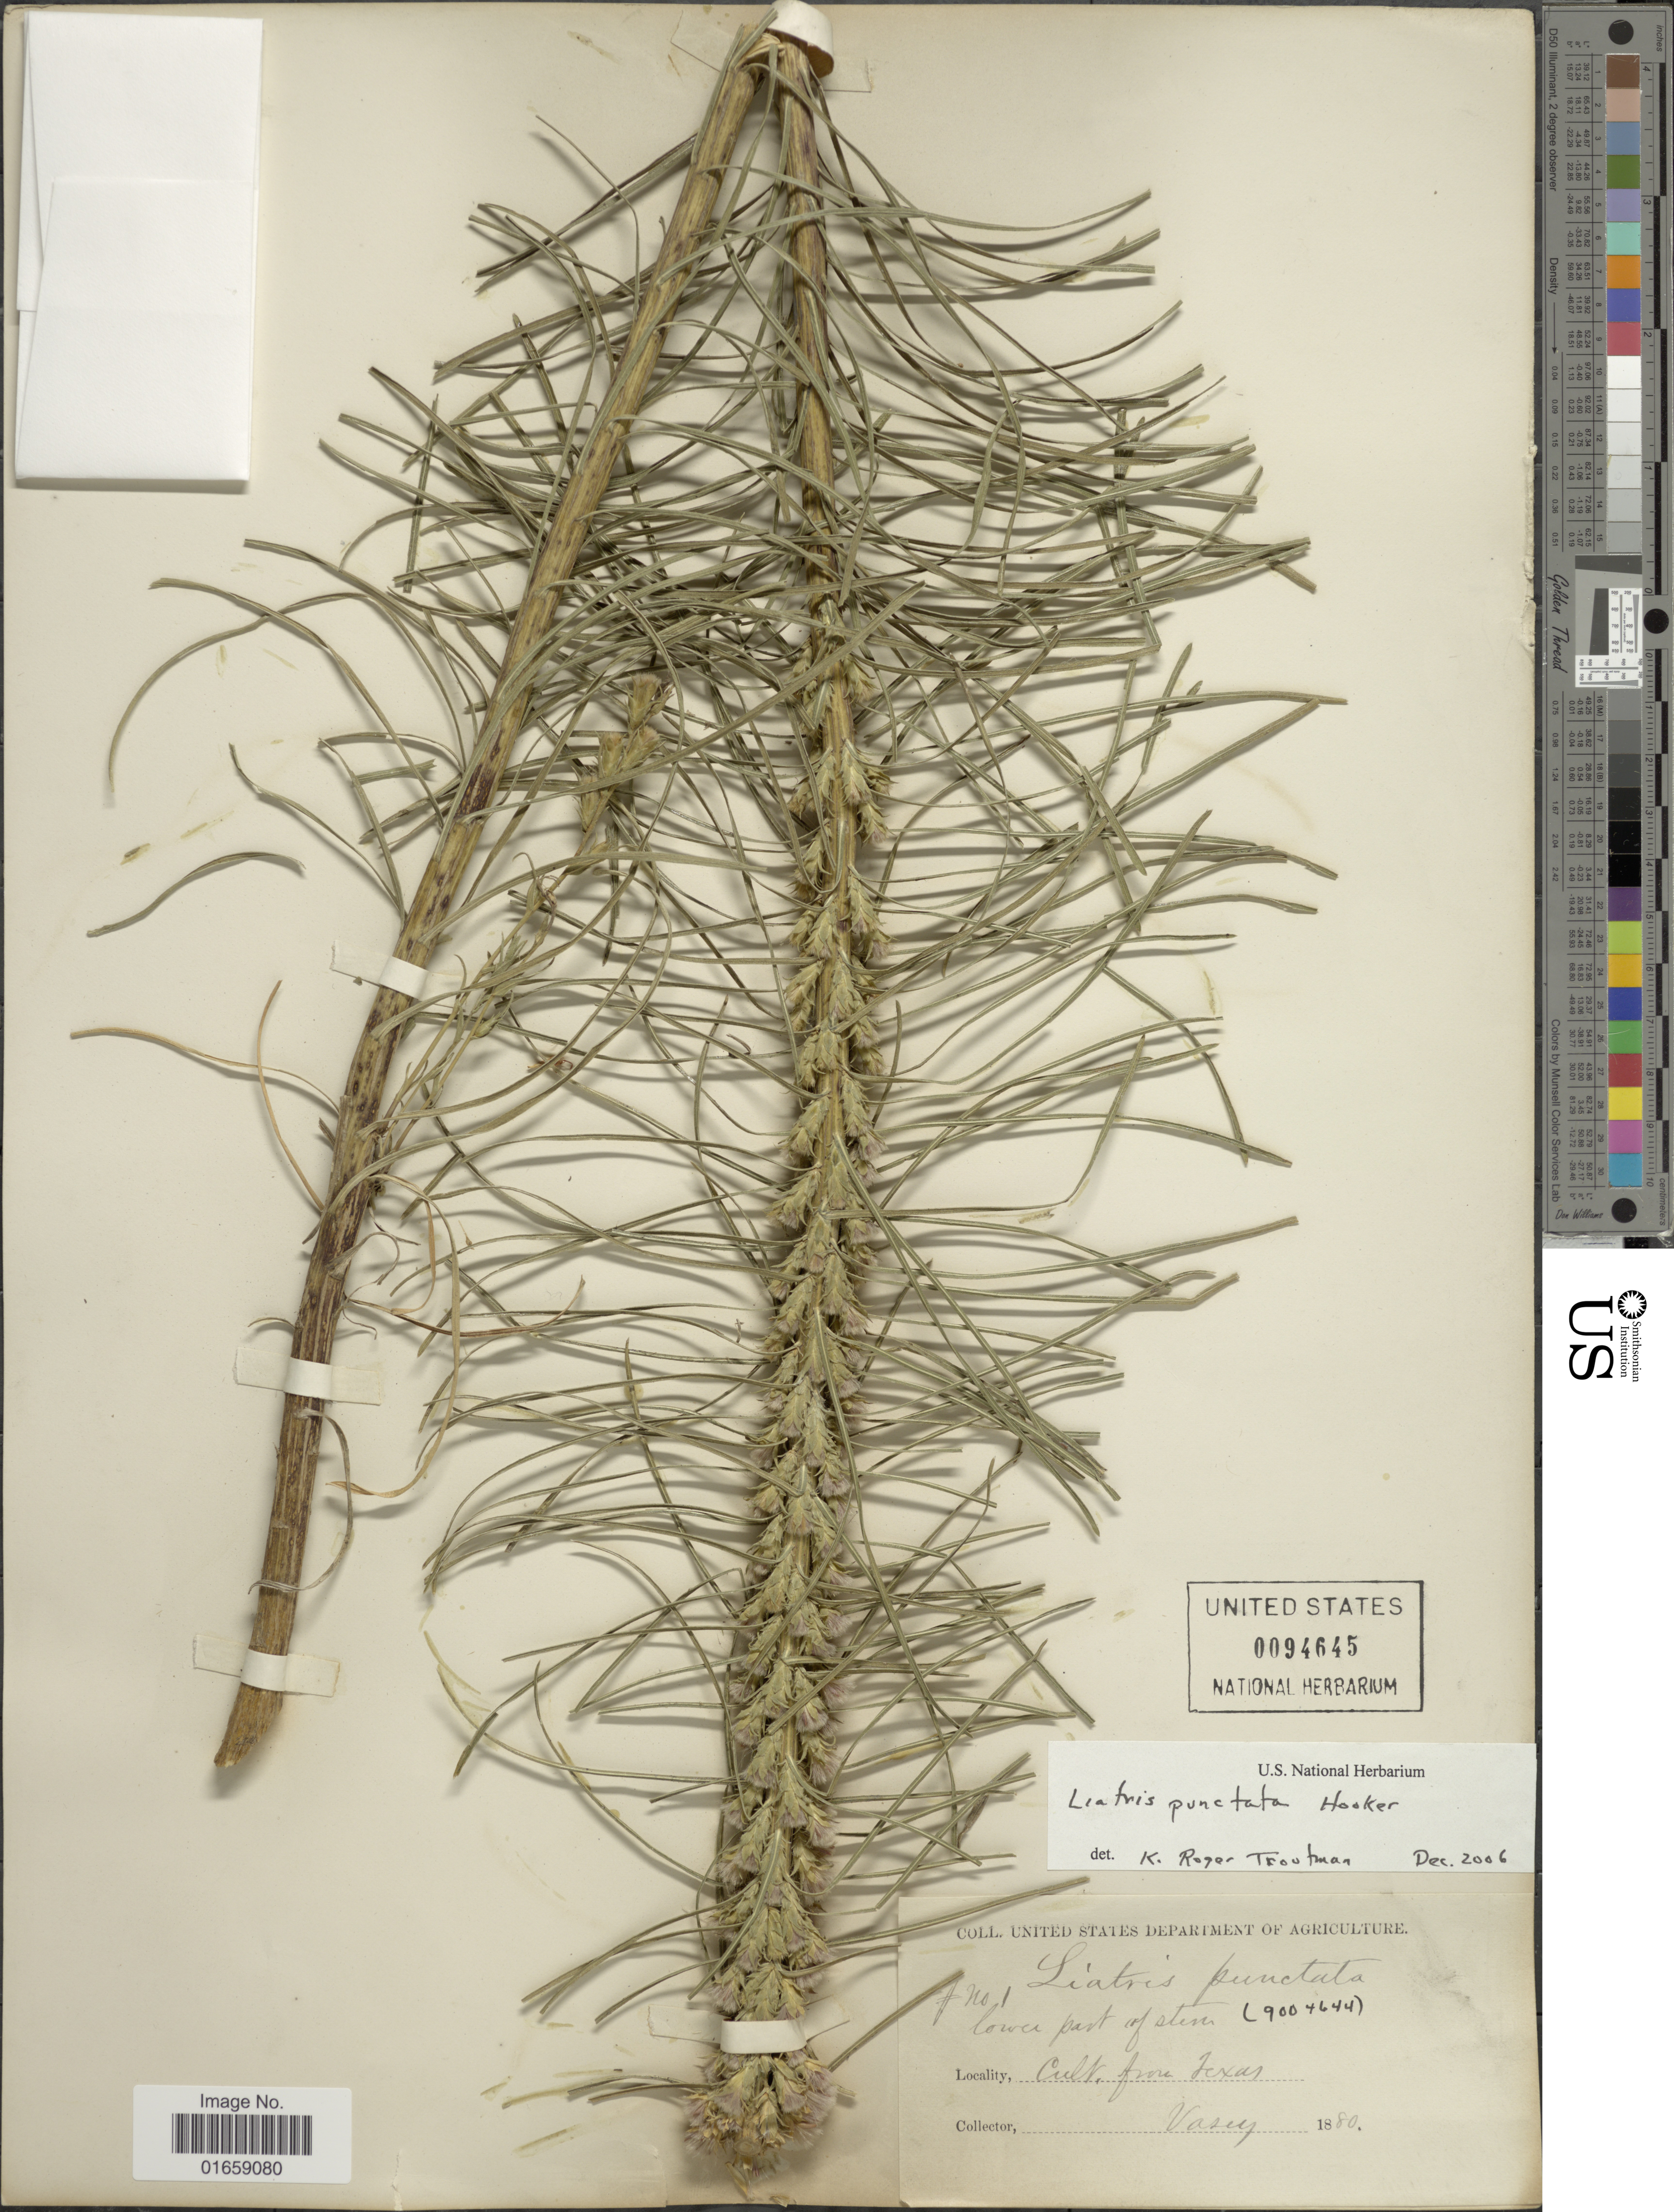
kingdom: Plantae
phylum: Tracheophyta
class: Magnoliopsida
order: Asterales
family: Asteraceae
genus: Liatris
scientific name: Liatris punctata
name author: Hook.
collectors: Vasey, --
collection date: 1880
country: United States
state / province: Texas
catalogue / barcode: US 94645